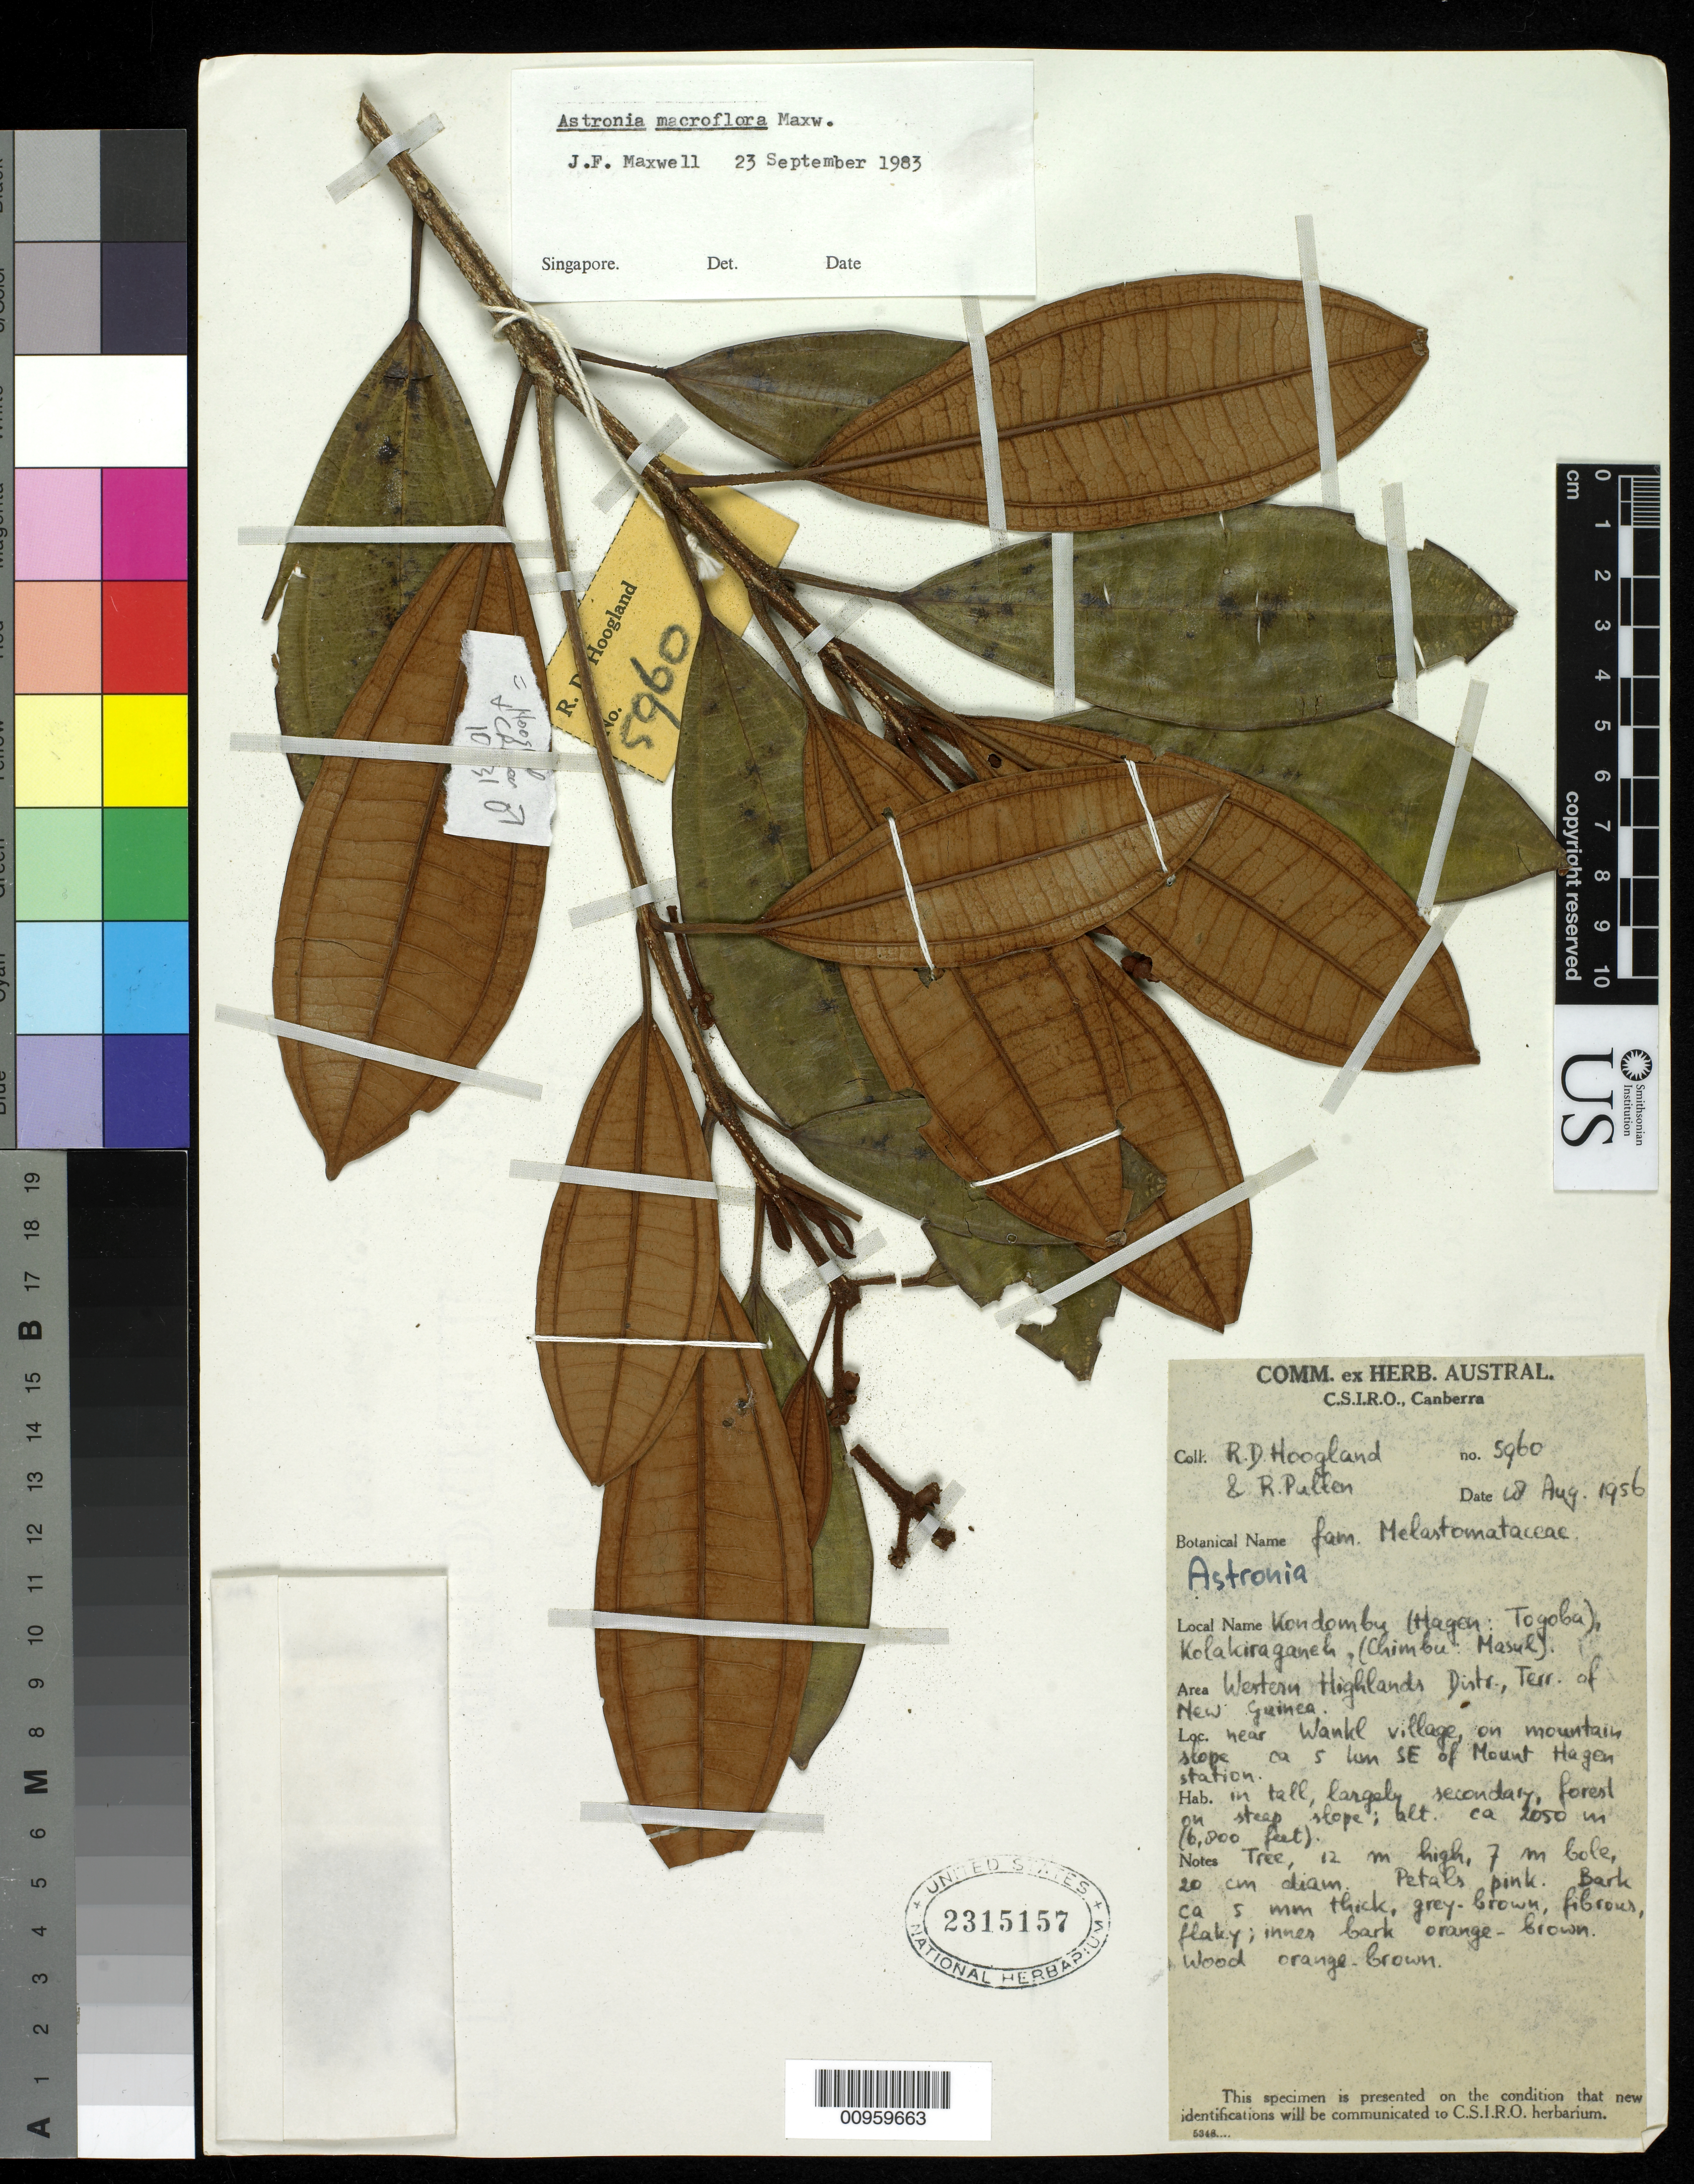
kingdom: Plantae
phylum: Tracheophyta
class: Magnoliopsida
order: Myrtales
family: Melastomataceae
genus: Astronia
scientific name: Astronia macrophylla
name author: Blume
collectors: R. D. Hoogland & R. Pullen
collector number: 5960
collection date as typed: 08 Aug 1956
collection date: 1956-08-08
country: Papua New Guinea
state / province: Western Highlands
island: New Guinea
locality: near Wankl village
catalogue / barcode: US 2315157